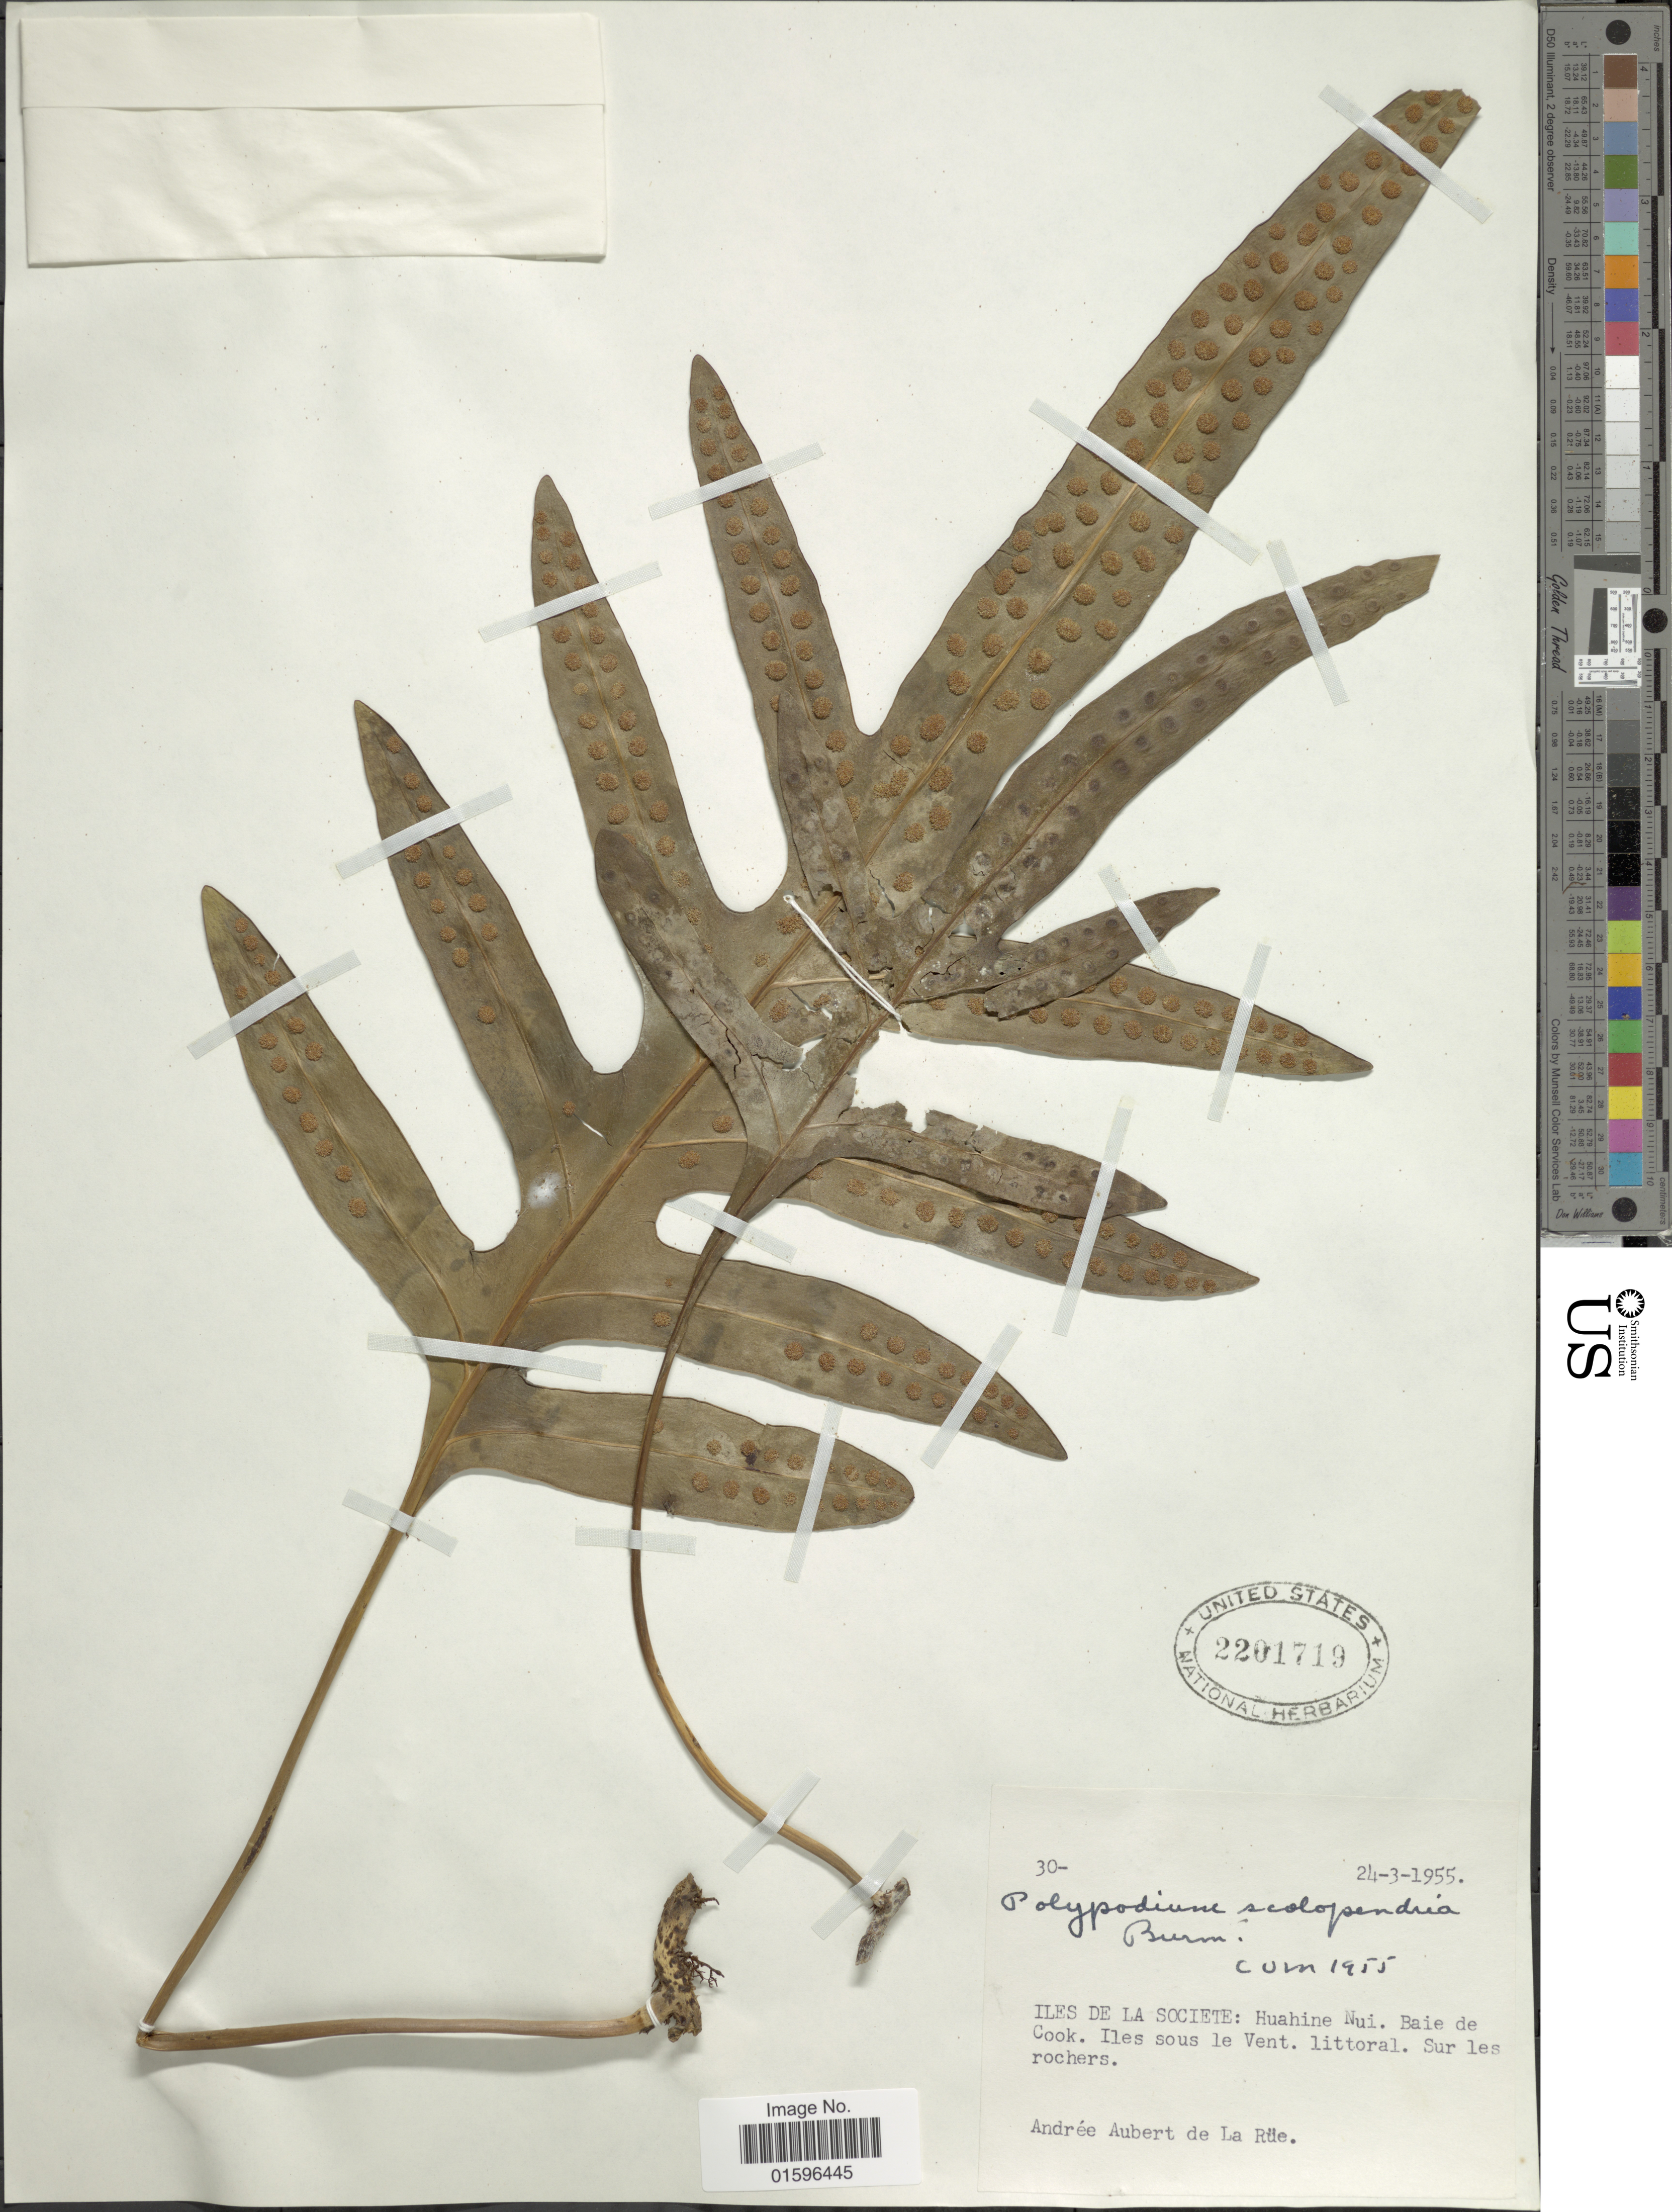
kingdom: Plantae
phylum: Tracheophyta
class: Polypodiopsida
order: Polypodiales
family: Polypodiaceae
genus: Polypodium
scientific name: Polypodium scolopendria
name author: Burm. f.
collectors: A. Aubert de La Rüe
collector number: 30-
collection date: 1955-03-24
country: French Polynesia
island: Huahine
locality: Iles de La Societe: huahine Nui. Baie de Cook. iles sous le Vent.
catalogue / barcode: US 2201719